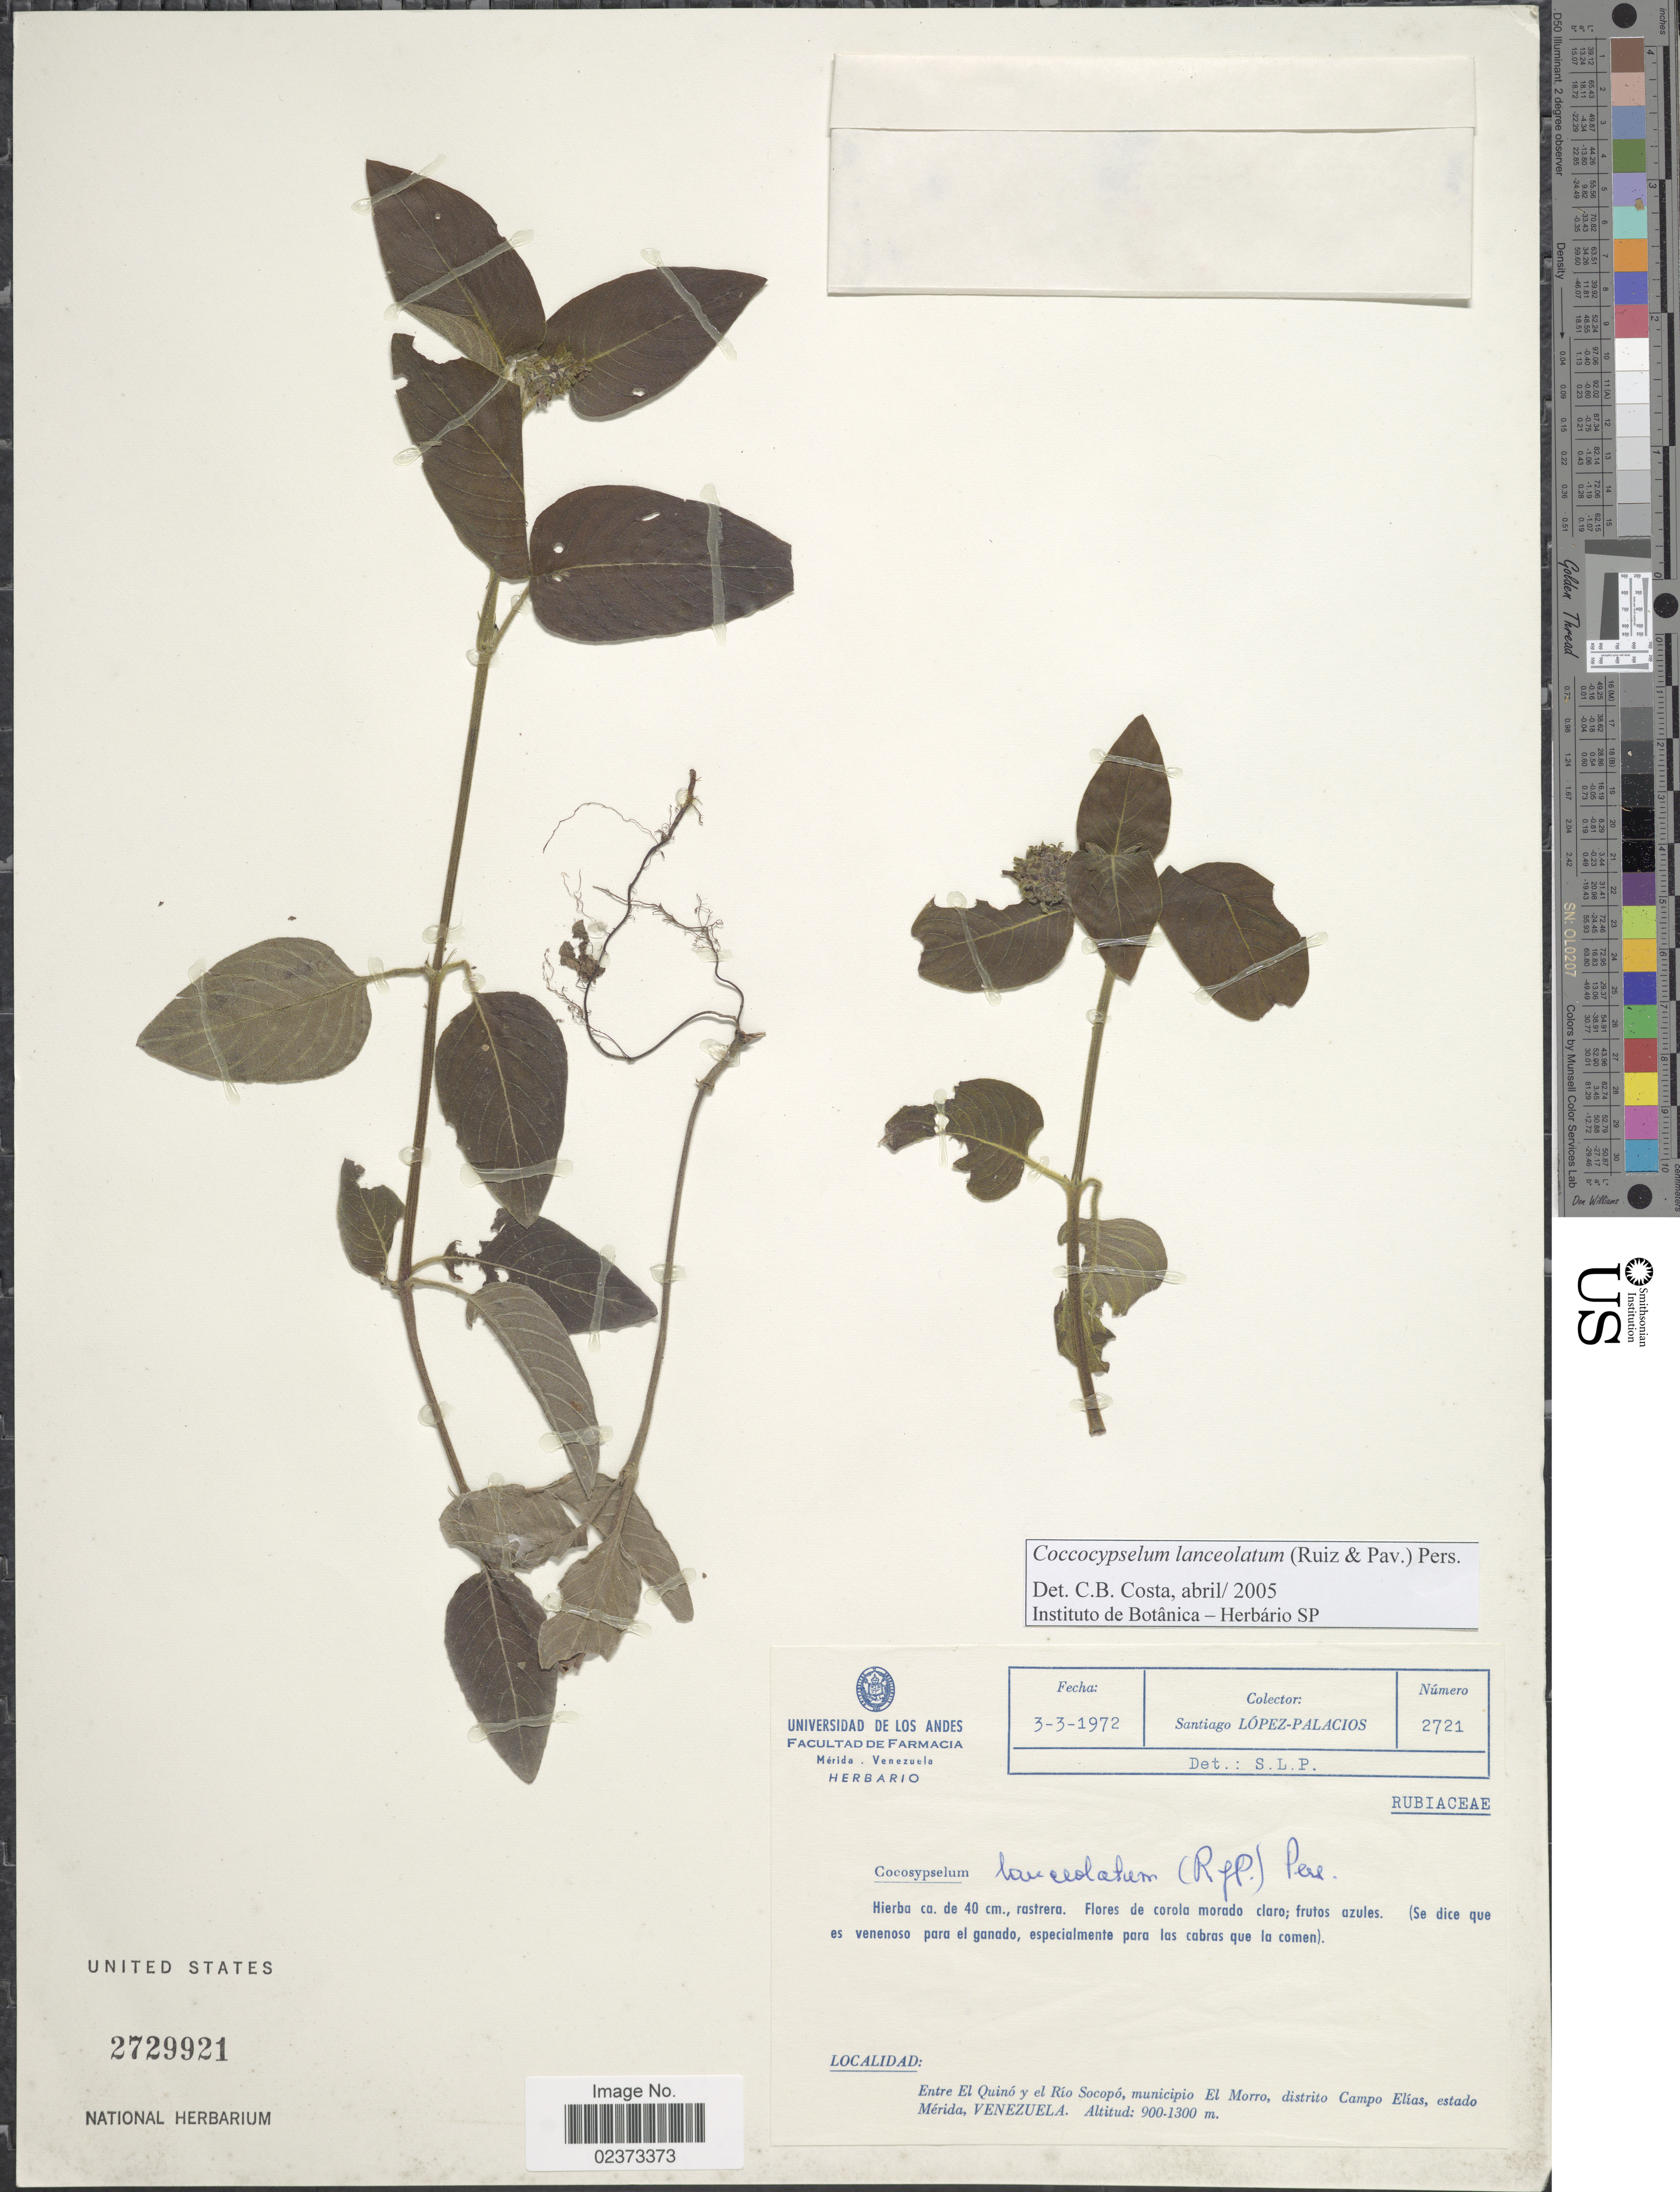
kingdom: Plantae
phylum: Tracheophyta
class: Magnoliopsida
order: Gentianales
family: Rubiaceae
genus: Coccocypselum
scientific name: Coccocypselum lanceolatum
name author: (Ruiz & Pav.) Pers.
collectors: S. López-Palacios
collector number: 2721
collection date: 1972-03-03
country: Venezuela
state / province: Mérida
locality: Entre El Quino y el Rio Socopo, municipio El Morro, distrito Campo Elias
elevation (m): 900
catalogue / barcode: US 2729921